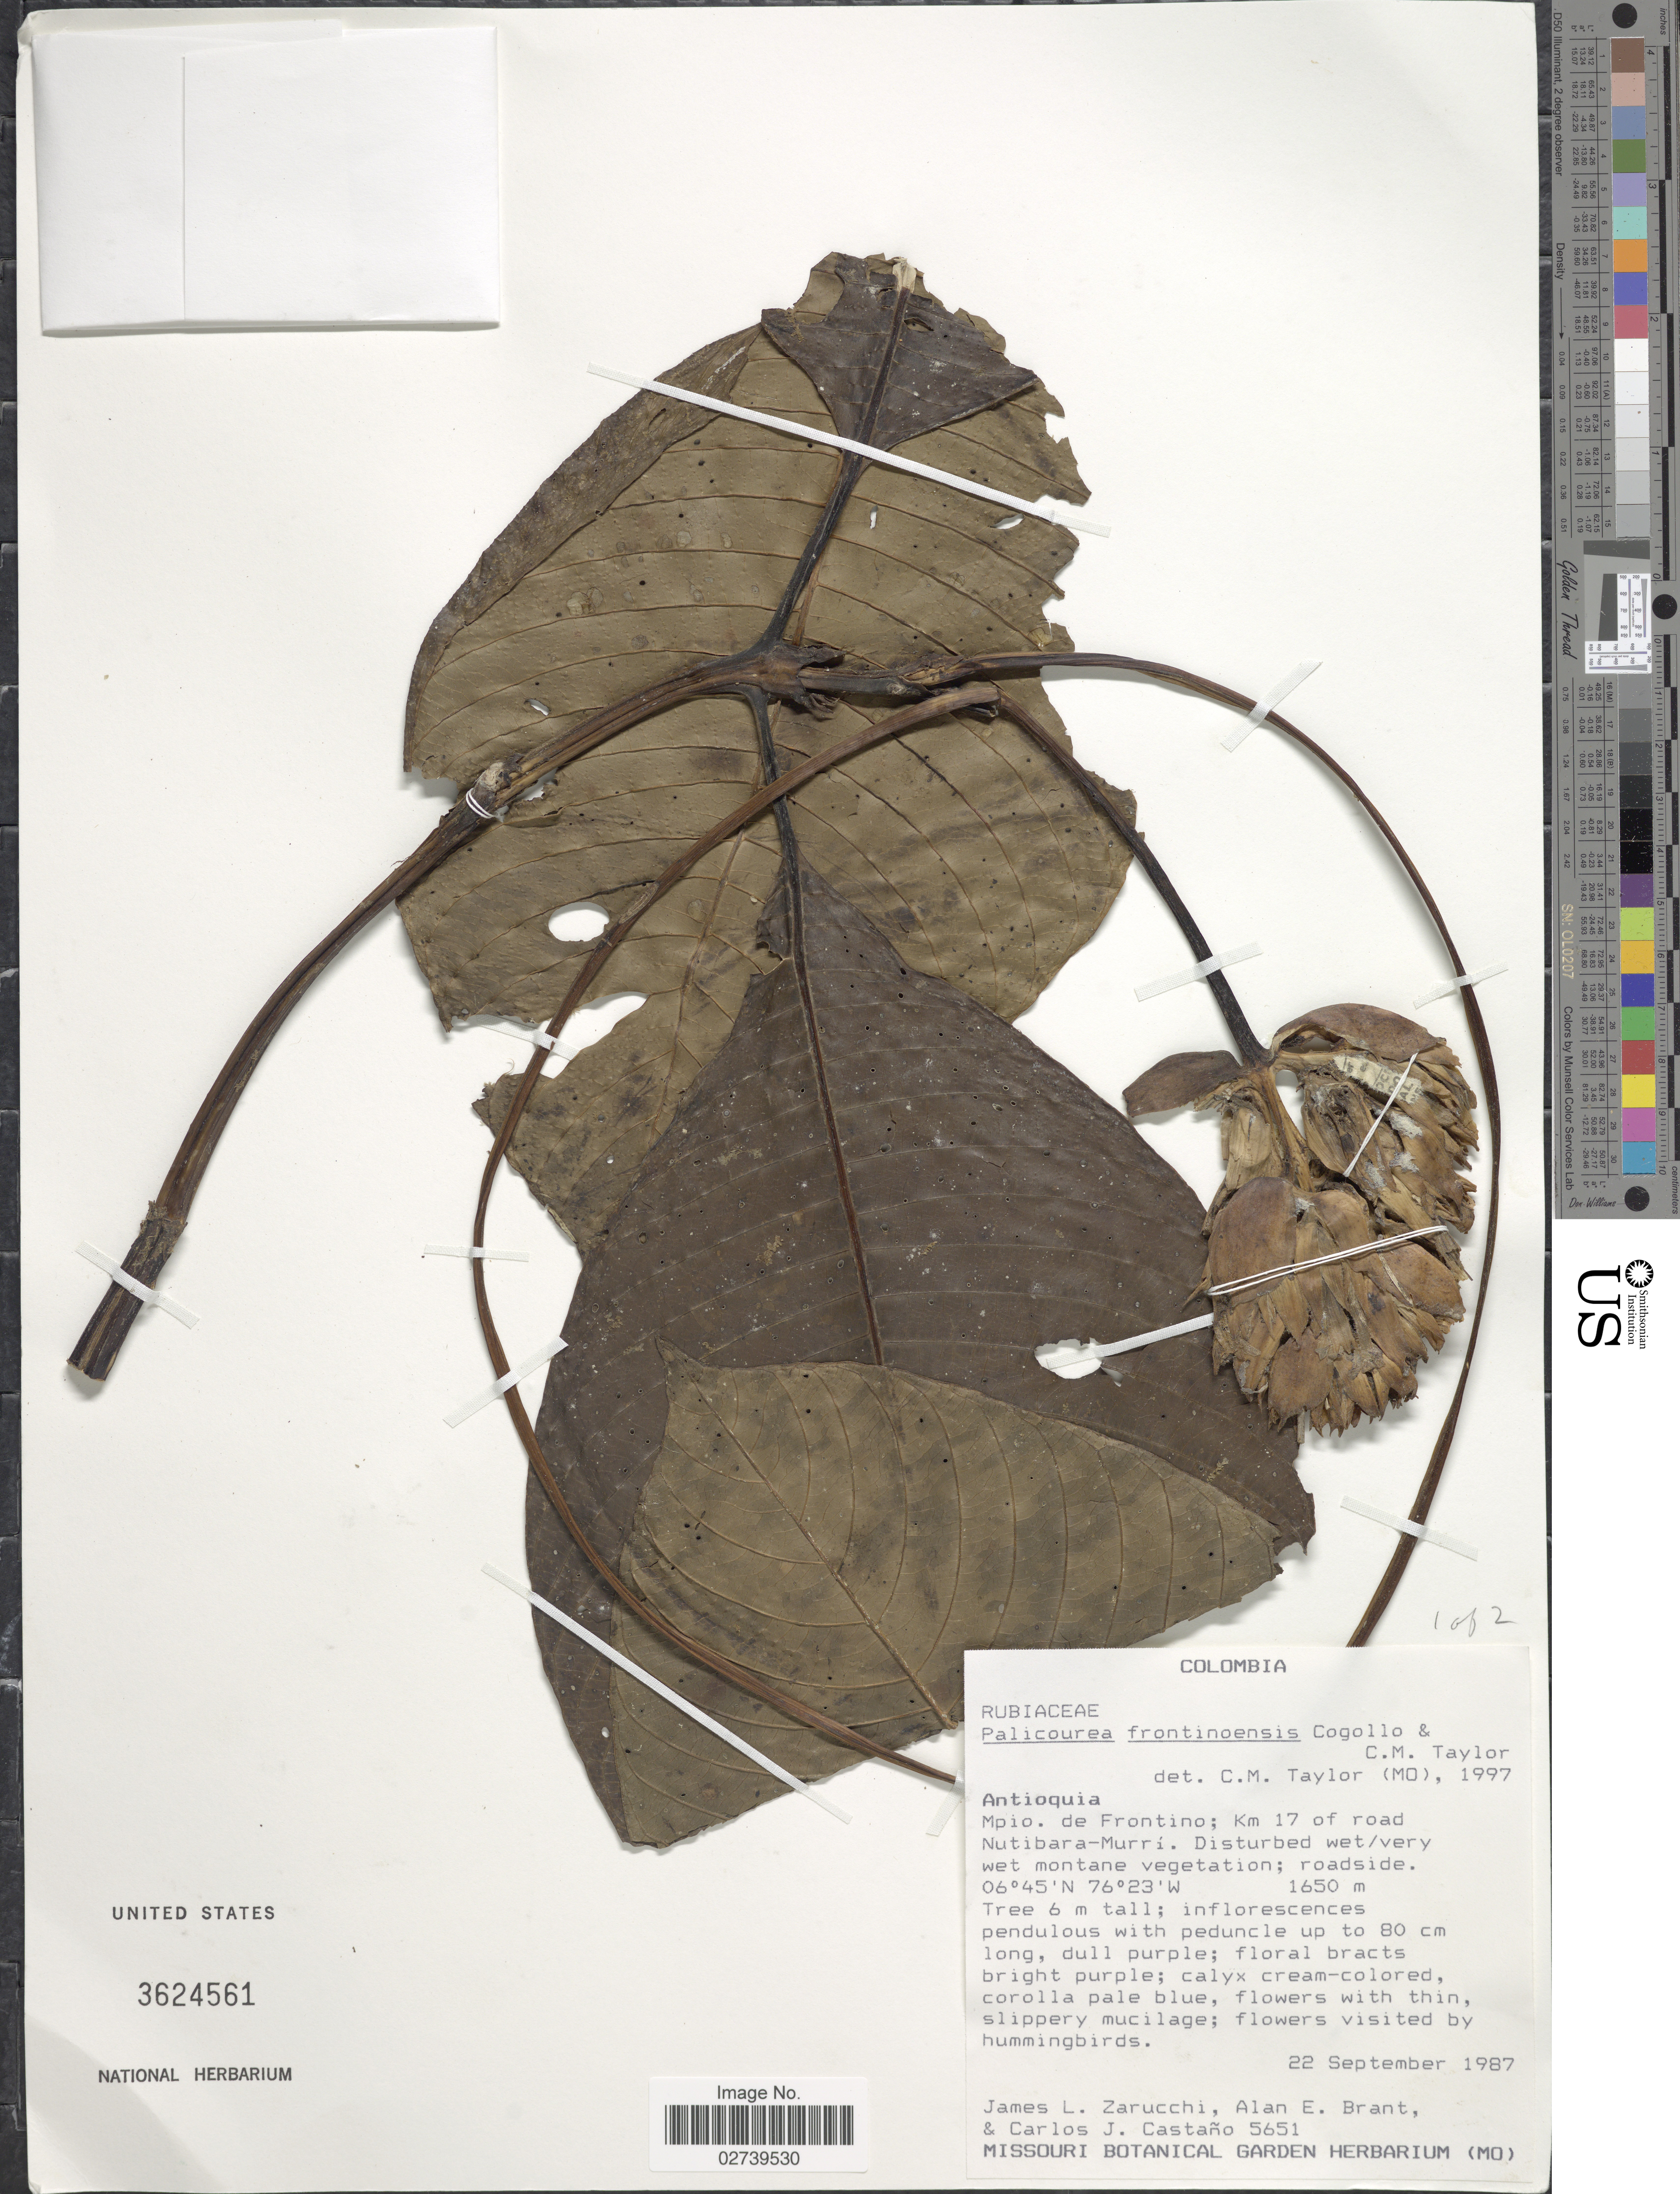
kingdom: Plantae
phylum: Tracheophyta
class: Magnoliopsida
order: Gentianales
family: Rubiaceae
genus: Palicourea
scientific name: Palicourea frontinoensis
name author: Cogollo & C.M. Taylor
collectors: J. L. Zarucchi, A. Brant & C. Castaño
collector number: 5651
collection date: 1987-09-22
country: Colombia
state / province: Antioquia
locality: Mpio. de Frontino; Km 17 of road Nutibara-Murri, roadside.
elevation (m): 1650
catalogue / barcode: US 3624561